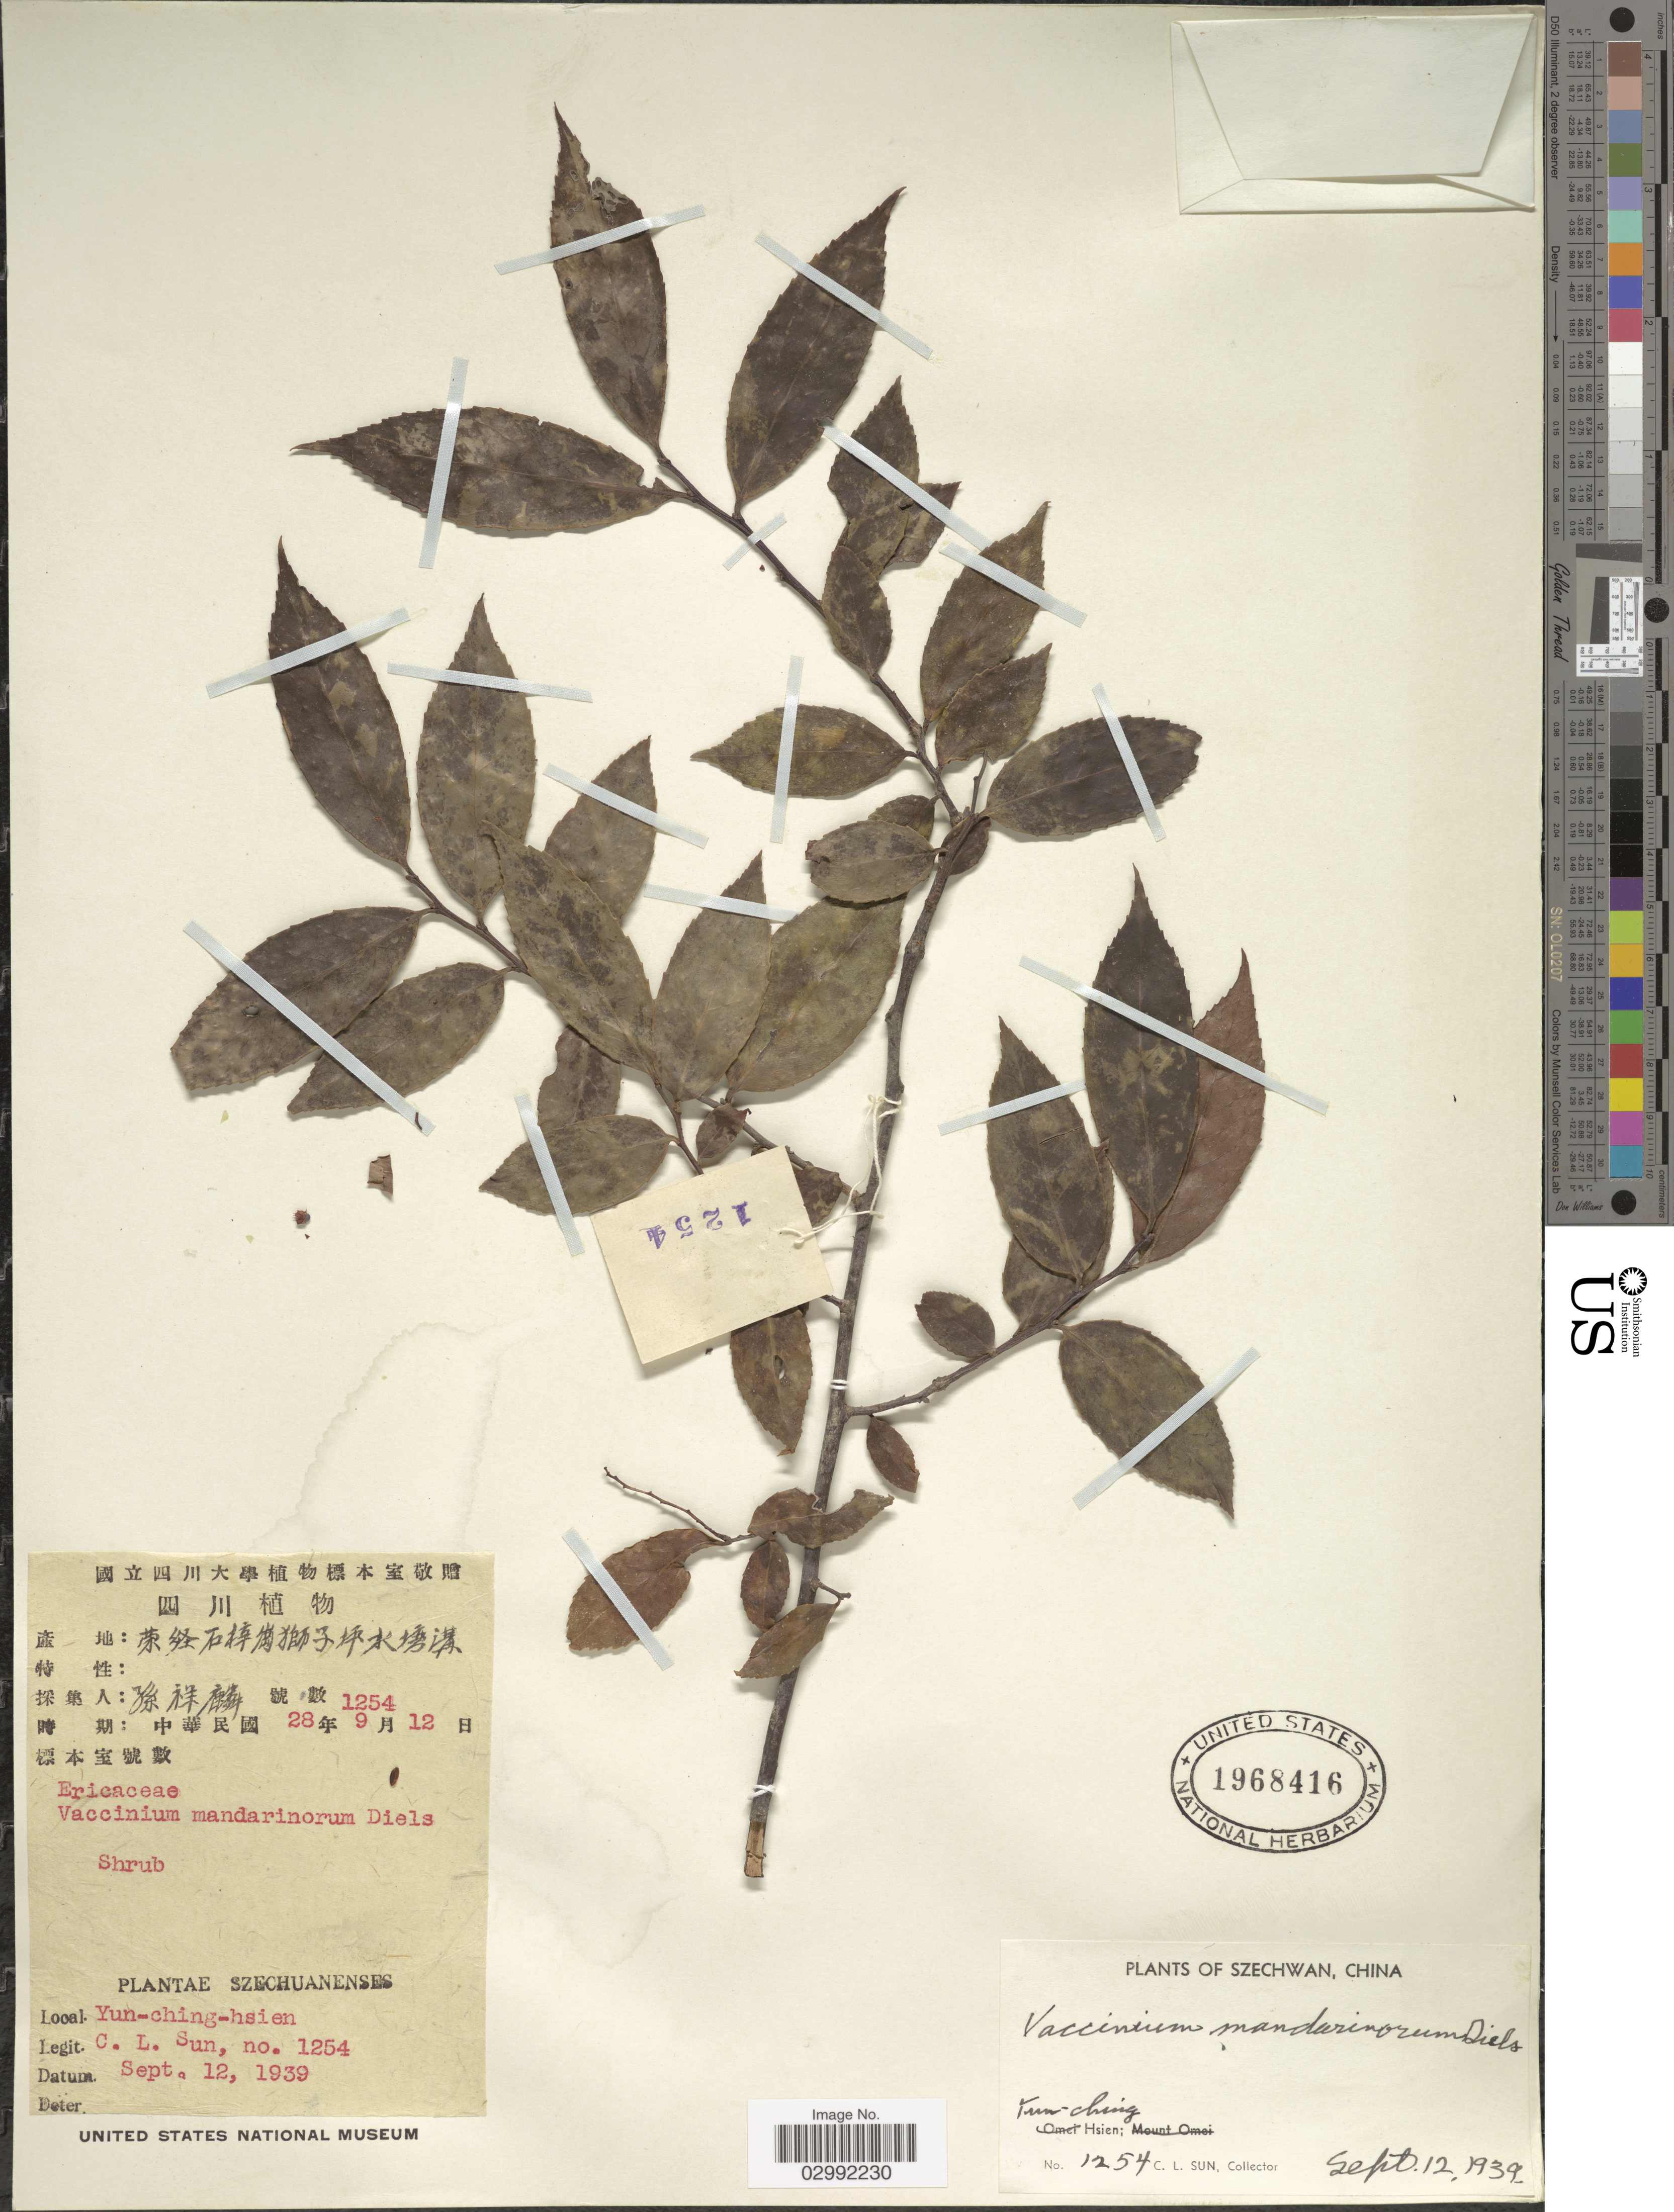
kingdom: Plantae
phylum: Tracheophyta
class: Magnoliopsida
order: Ericales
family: Ericaceae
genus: Vaccinium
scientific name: Vaccinium sprengelii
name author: (G. Don) Sleumer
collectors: C. Sun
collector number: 1254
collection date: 1939-09-12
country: China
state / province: Sichuan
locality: Szechwan. Yun-ching-hsien.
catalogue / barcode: US 1968416